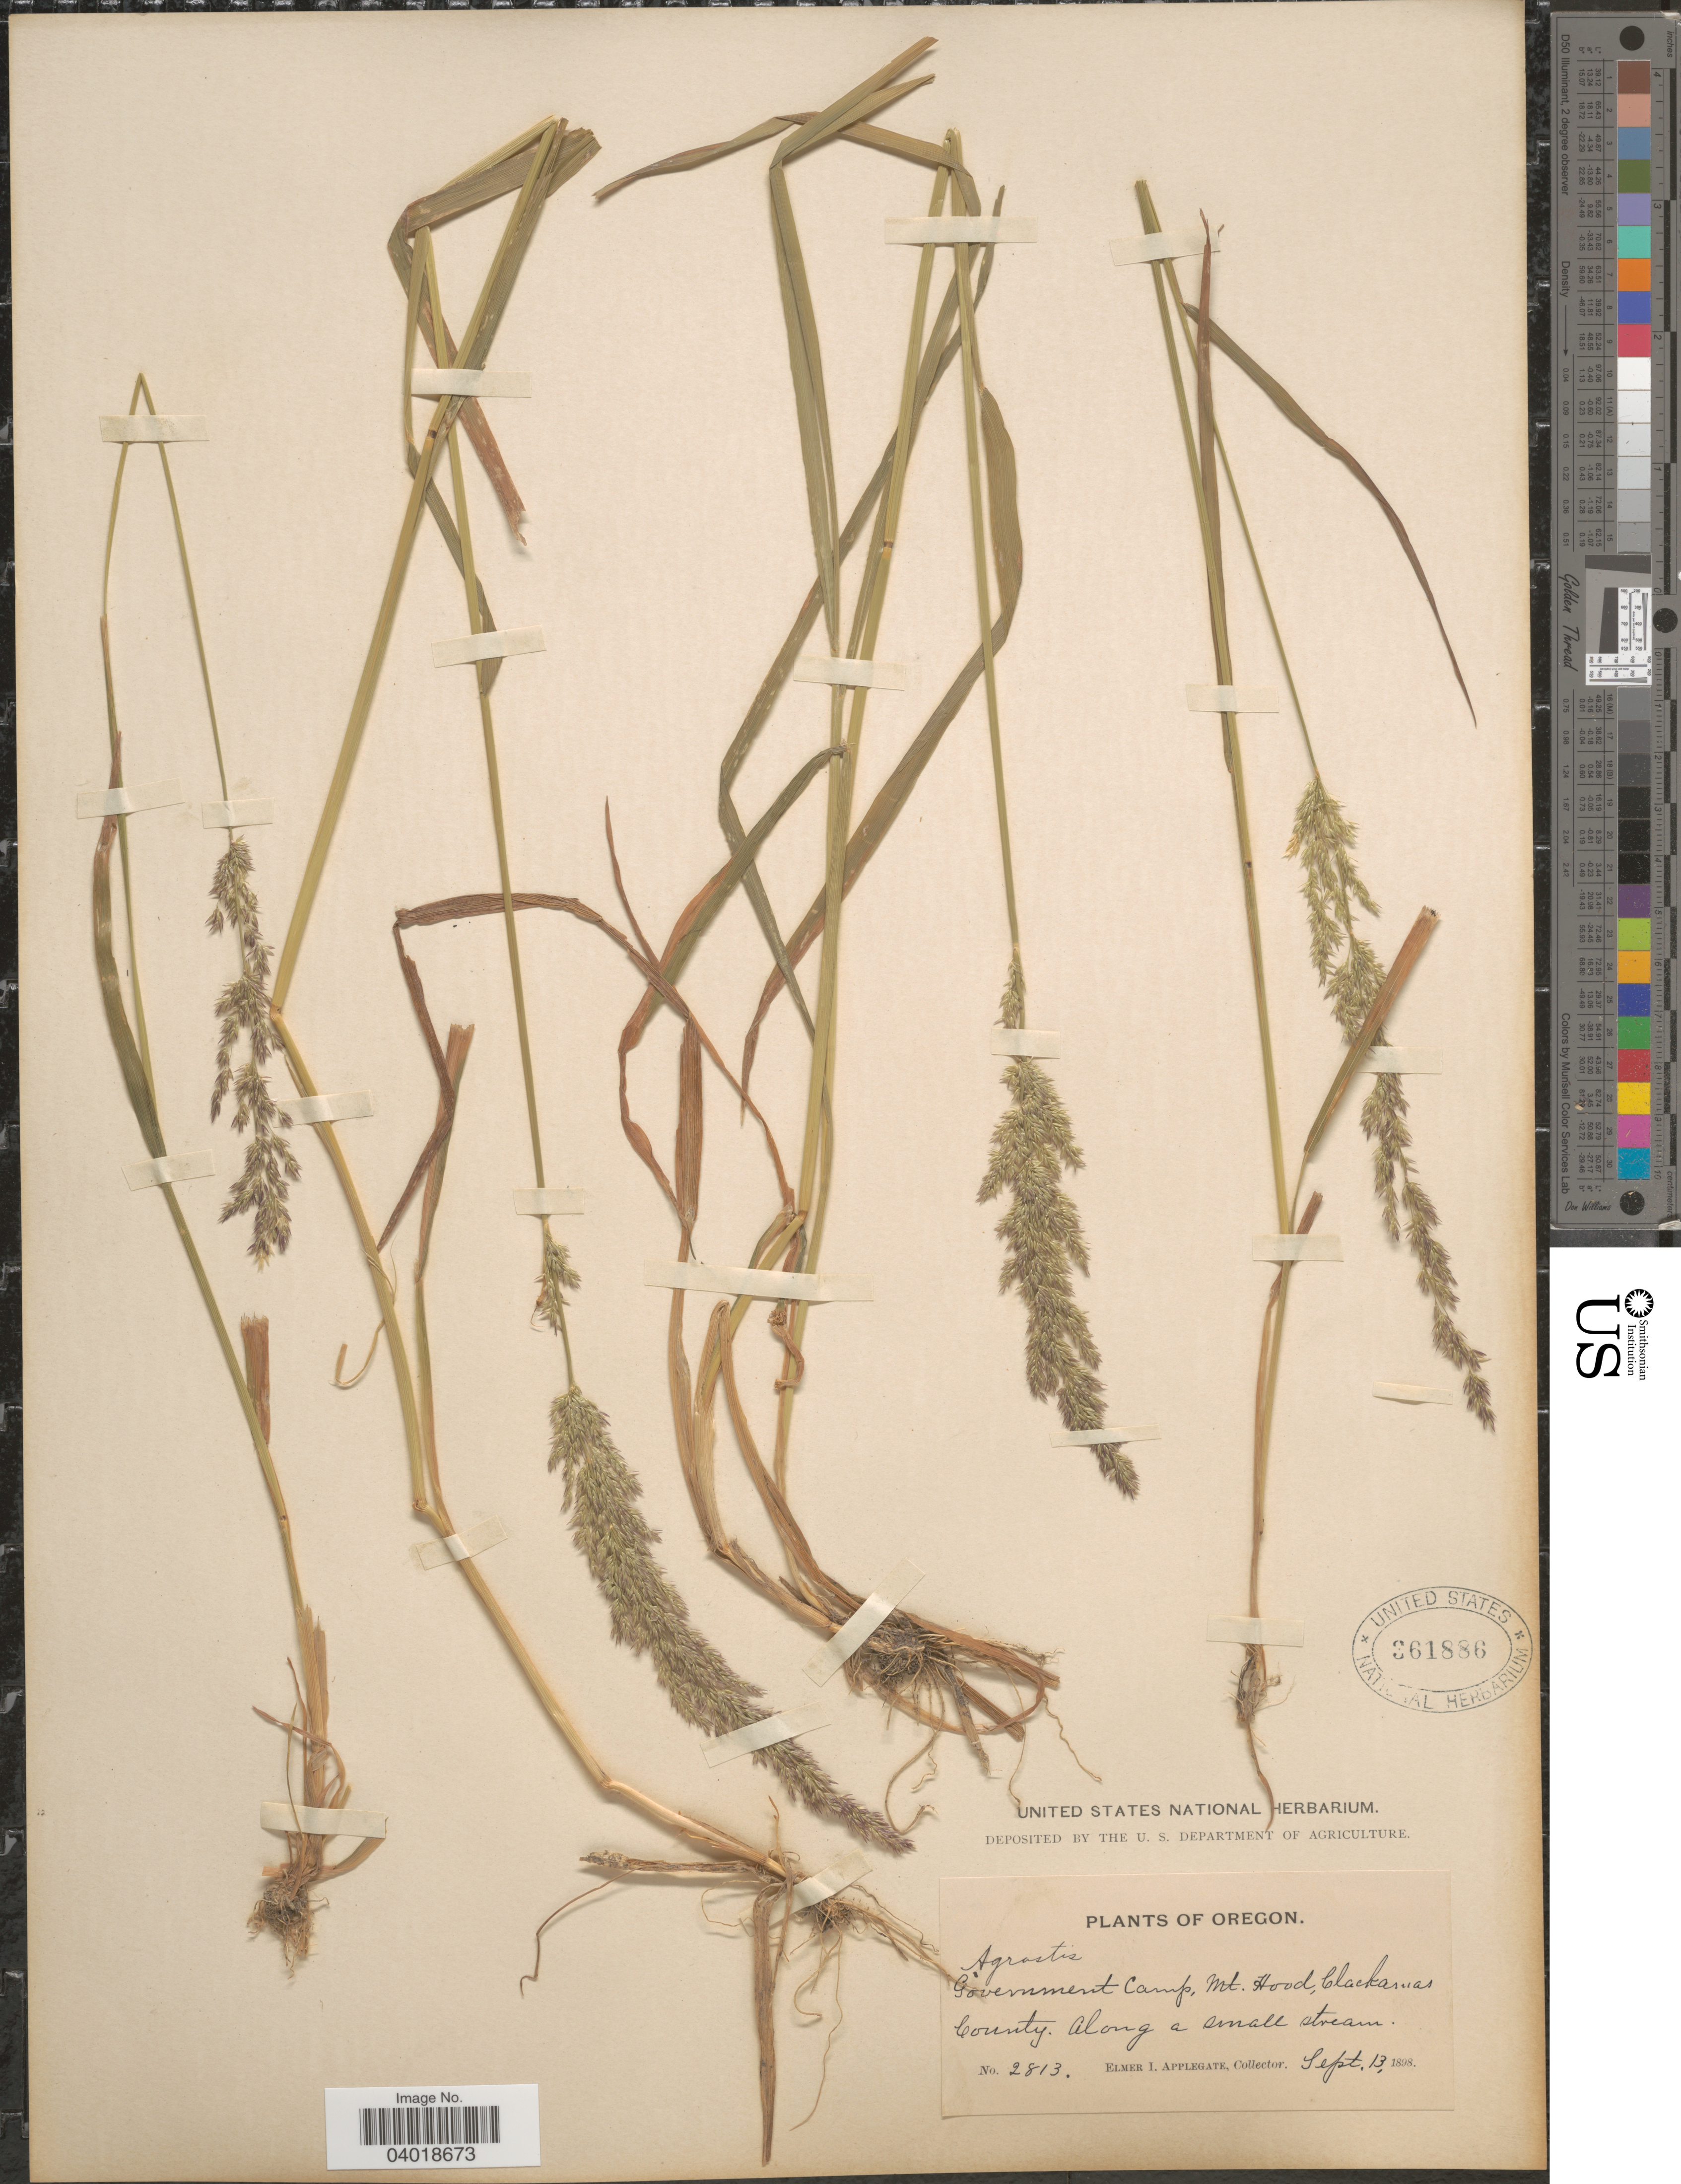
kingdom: Plantae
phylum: Tracheophyta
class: Liliopsida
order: Poales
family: Poaceae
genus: Agrostis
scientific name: Agrostis exarata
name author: Trin.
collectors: E. I. Applegate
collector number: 2813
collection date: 1898-09-13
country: United States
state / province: Oregon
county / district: Clackamas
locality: Government Camp, Mt. Hood, Clackamas County. Along a small stream.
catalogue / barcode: US 361886